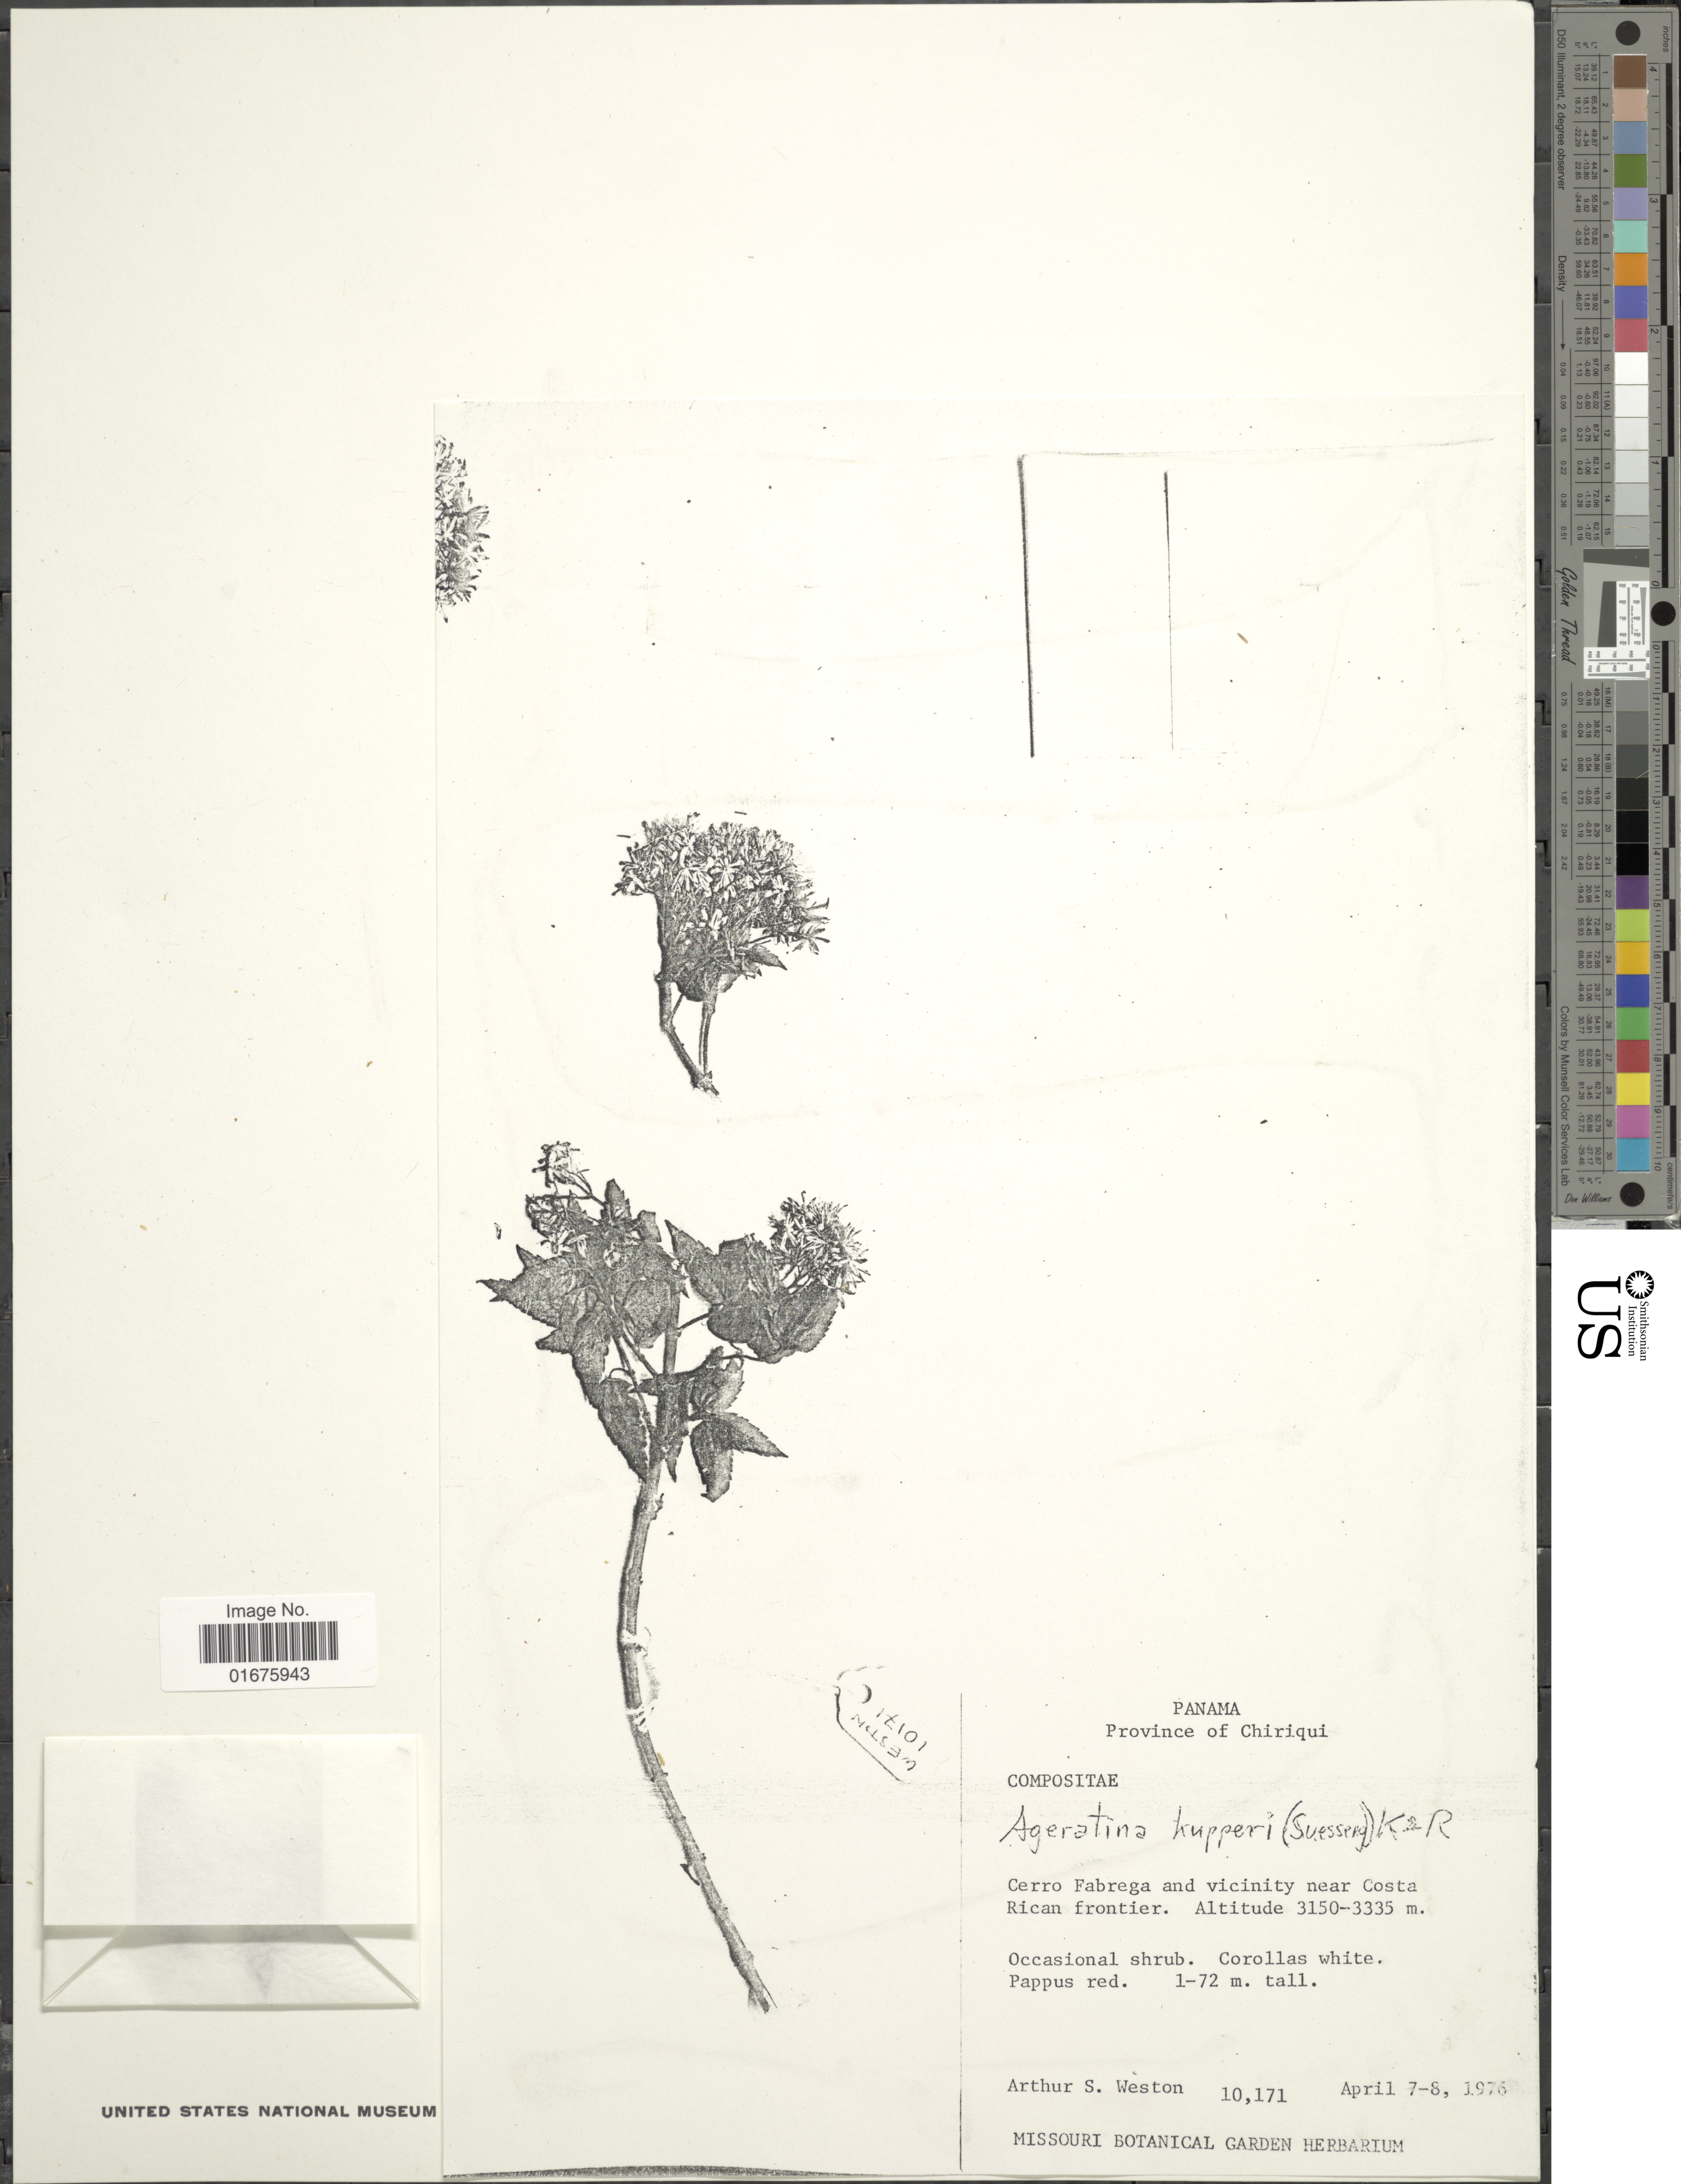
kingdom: Plantae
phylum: Tracheophyta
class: Magnoliopsida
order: Asterales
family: Asteraceae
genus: Ageratina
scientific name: Ageratina kupperi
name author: (Suess.) R.M. King & H. Rob.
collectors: A. Weston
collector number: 10171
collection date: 1976-04-07/1976-04-08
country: Panama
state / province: Chiriqui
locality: Cerro Fabrega and vicinity near Costa Rican frontier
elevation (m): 3150